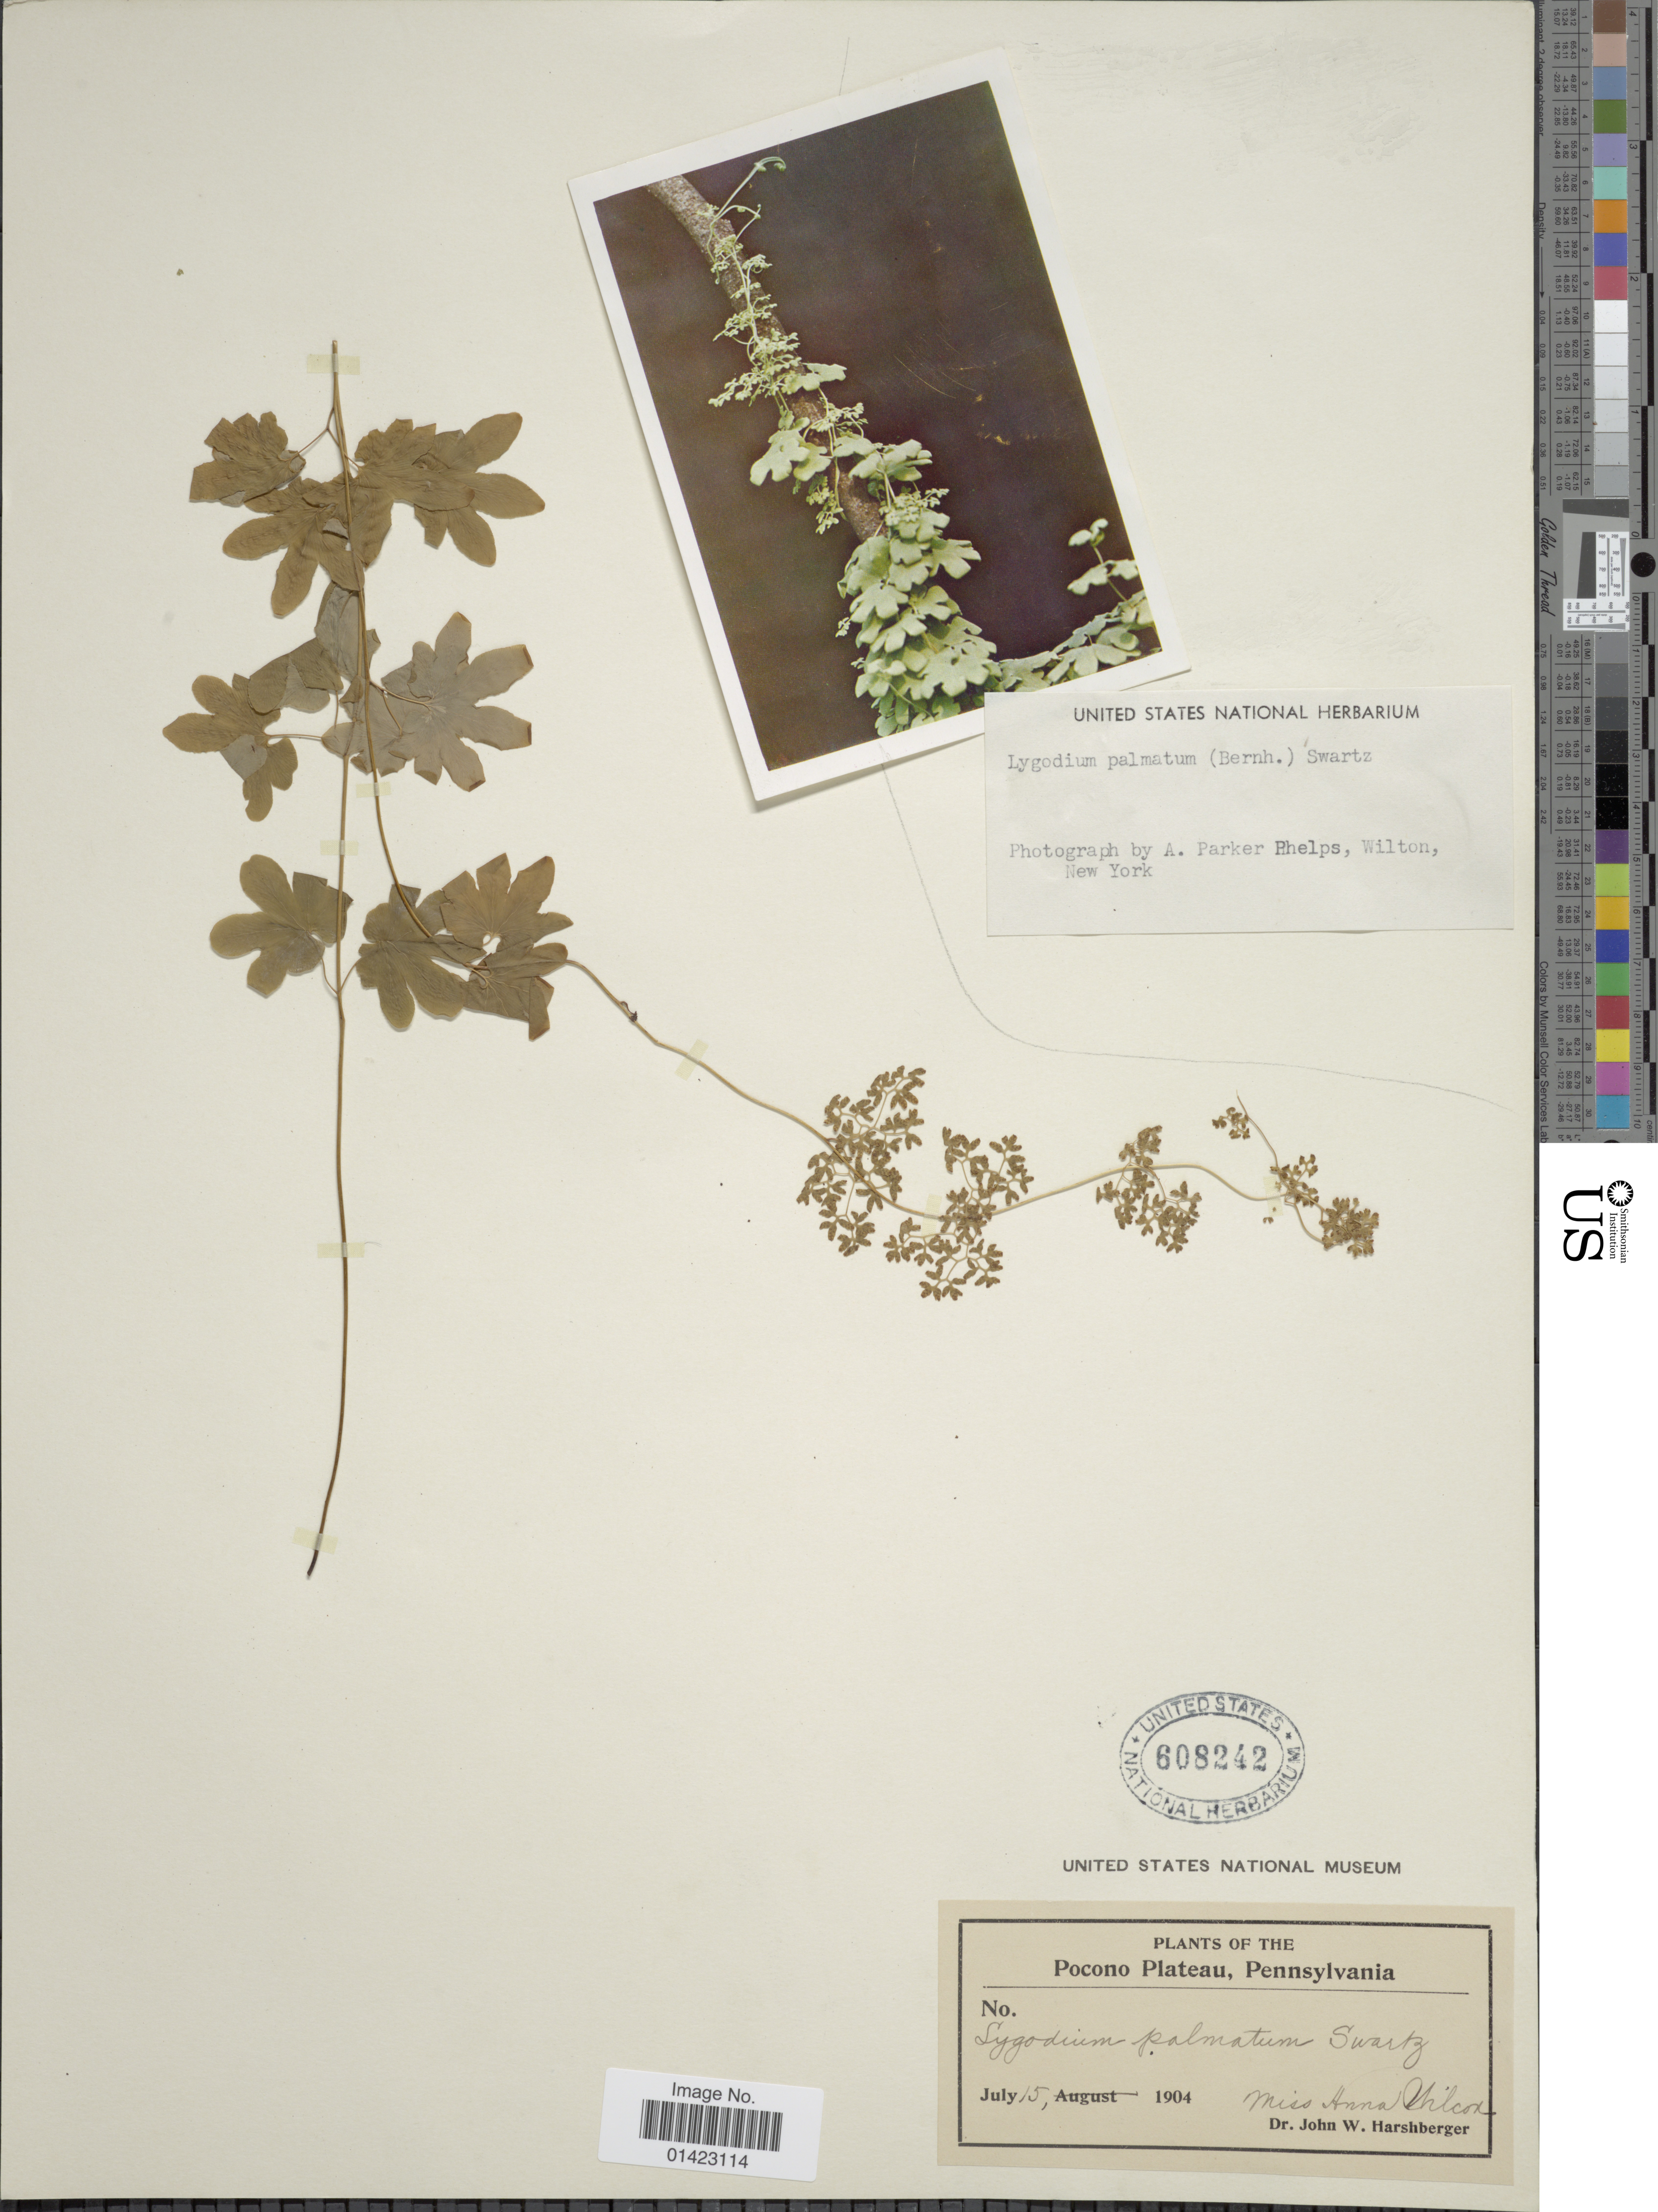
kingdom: Plantae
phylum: Tracheophyta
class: Polypodiopsida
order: Schizaeales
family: Lygodiaceae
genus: Lygodium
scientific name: Lygodium palmatum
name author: (Bernh.) Sw.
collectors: A. Wilcox & J. W. Harshberger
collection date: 1904-07-15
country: United States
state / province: Pennsylvania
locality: Plants of the Pocono Plateau, Pennsylvania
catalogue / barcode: US 608242